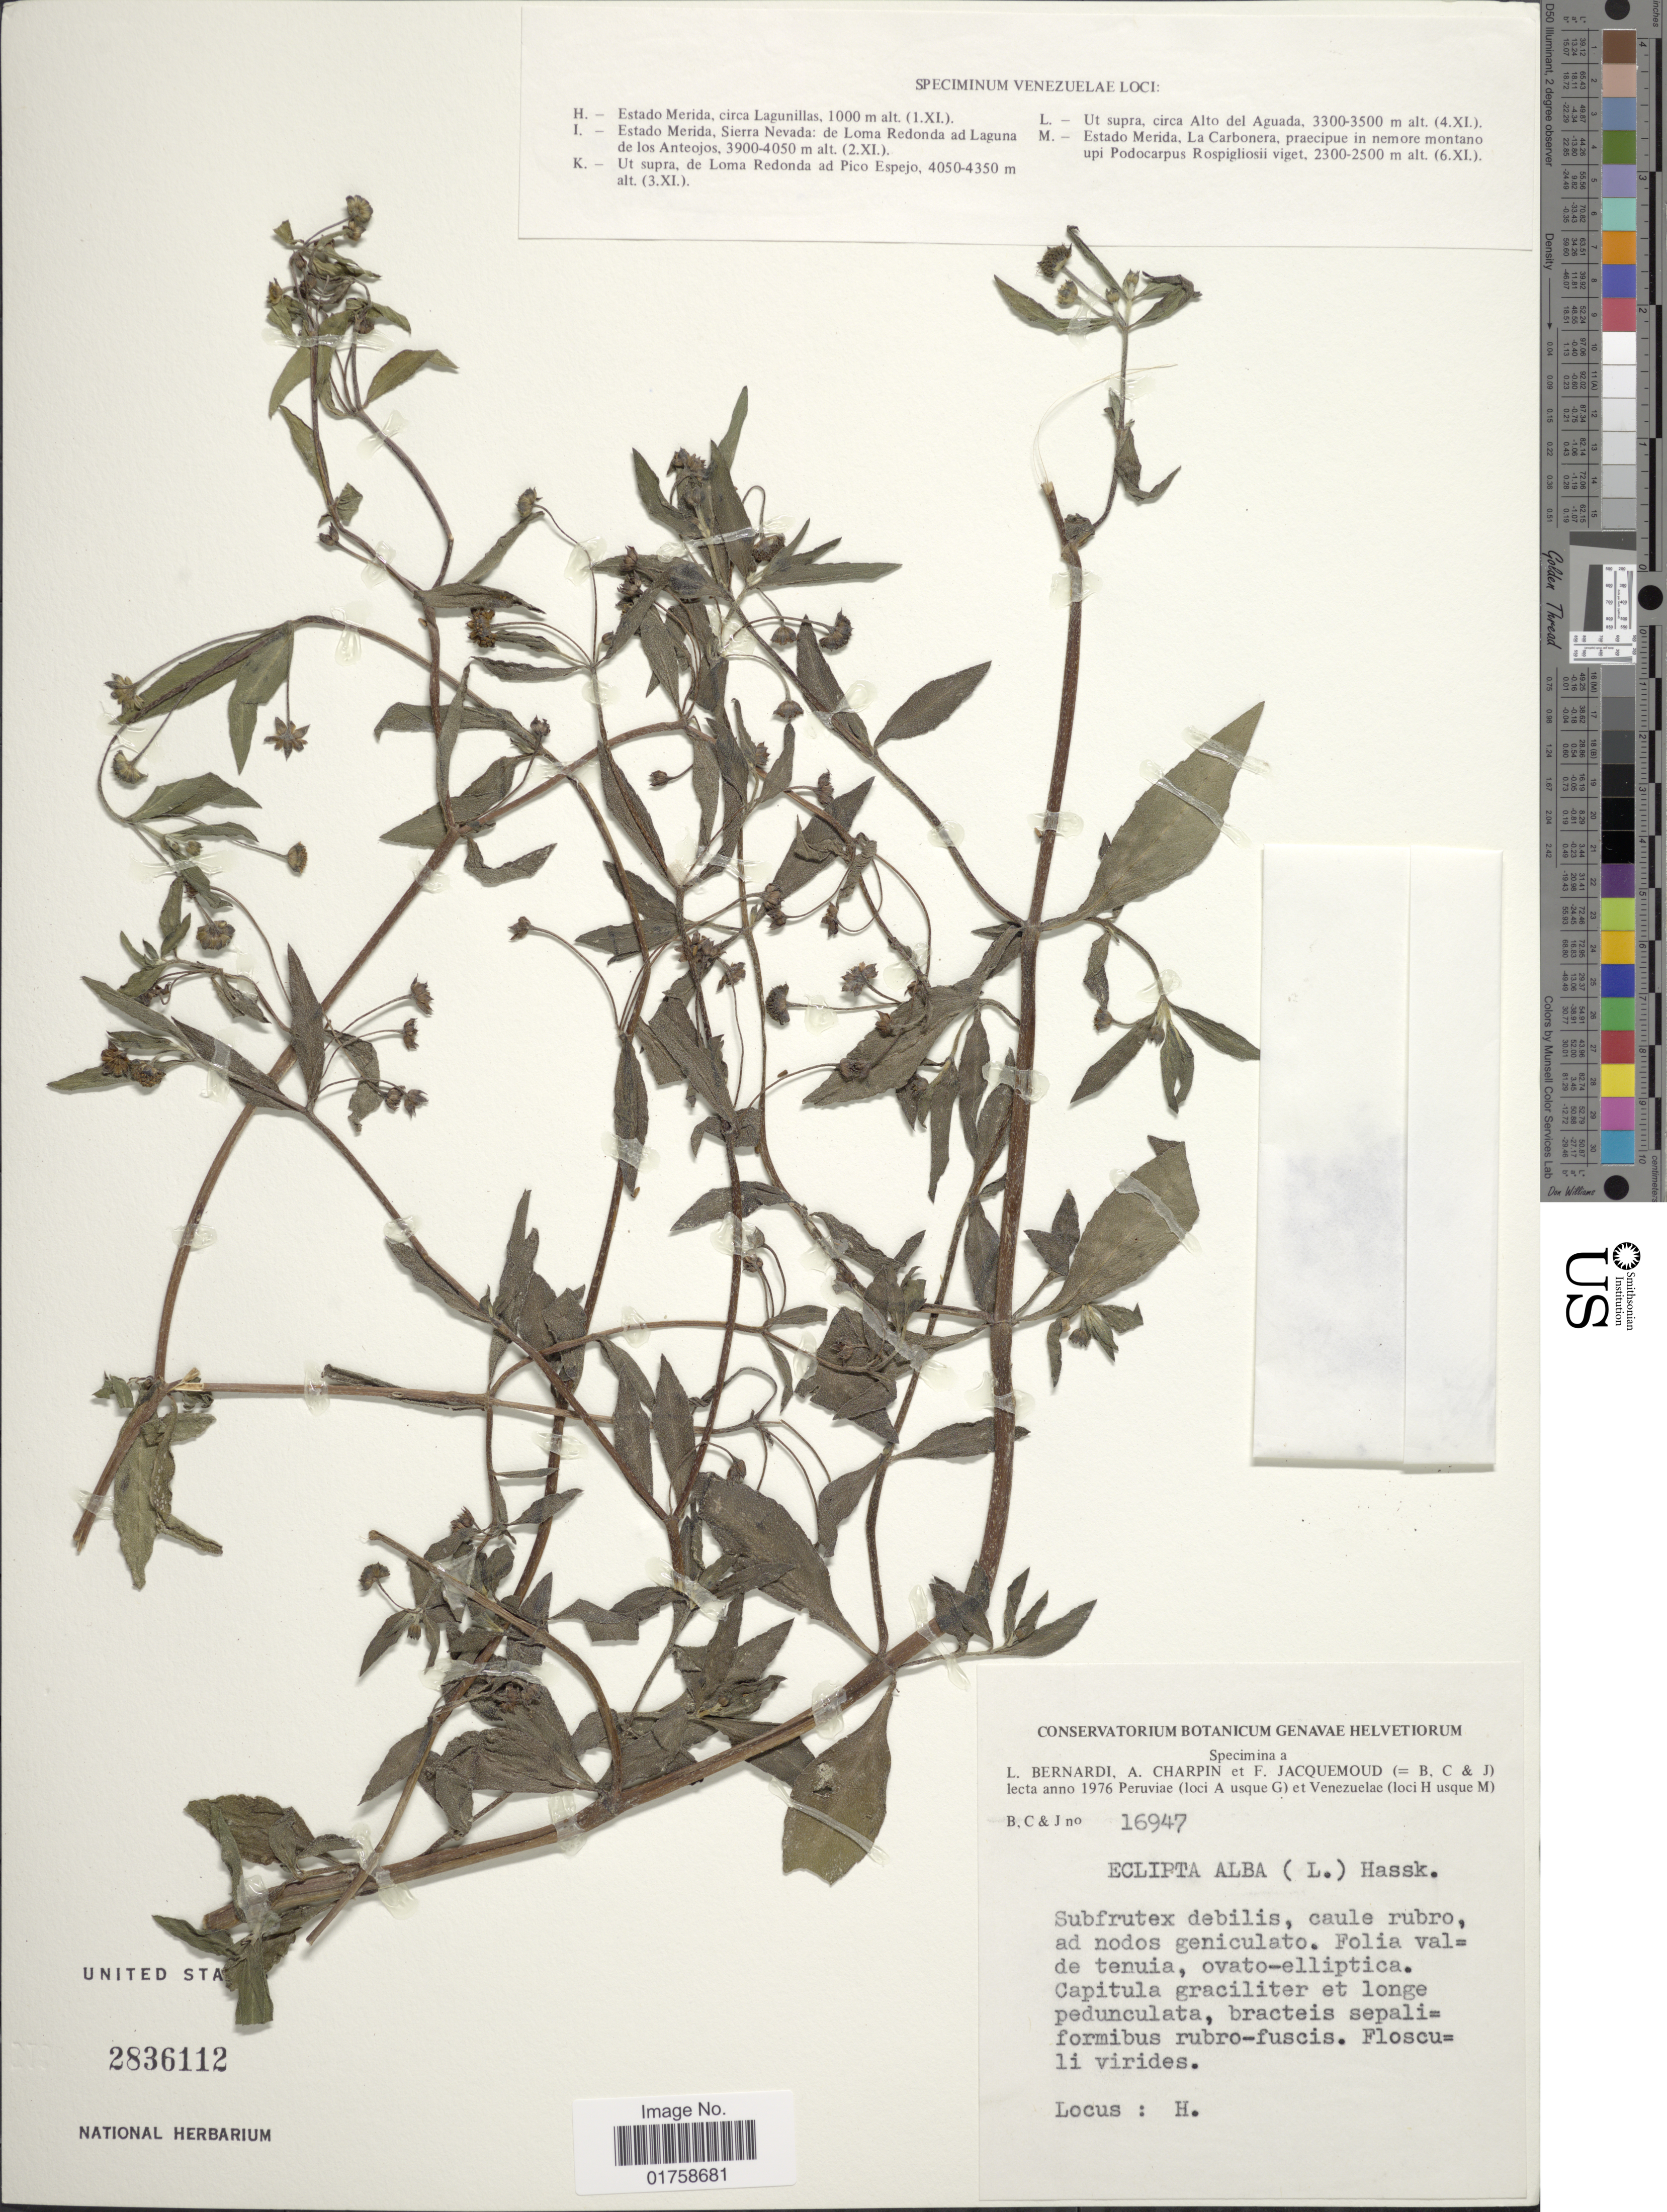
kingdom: Plantae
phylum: Tracheophyta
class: Magnoliopsida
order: Asterales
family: Asteraceae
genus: Eclipta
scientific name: Eclipta alba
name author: (L.) Hassk.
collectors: L. Bernardi, A. Charpin & F. Jacquemoud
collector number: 16947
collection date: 1976-11-01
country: Venezuela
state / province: Mérida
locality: Estado Merida, circa Lagunillas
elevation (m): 1000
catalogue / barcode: US 2836112